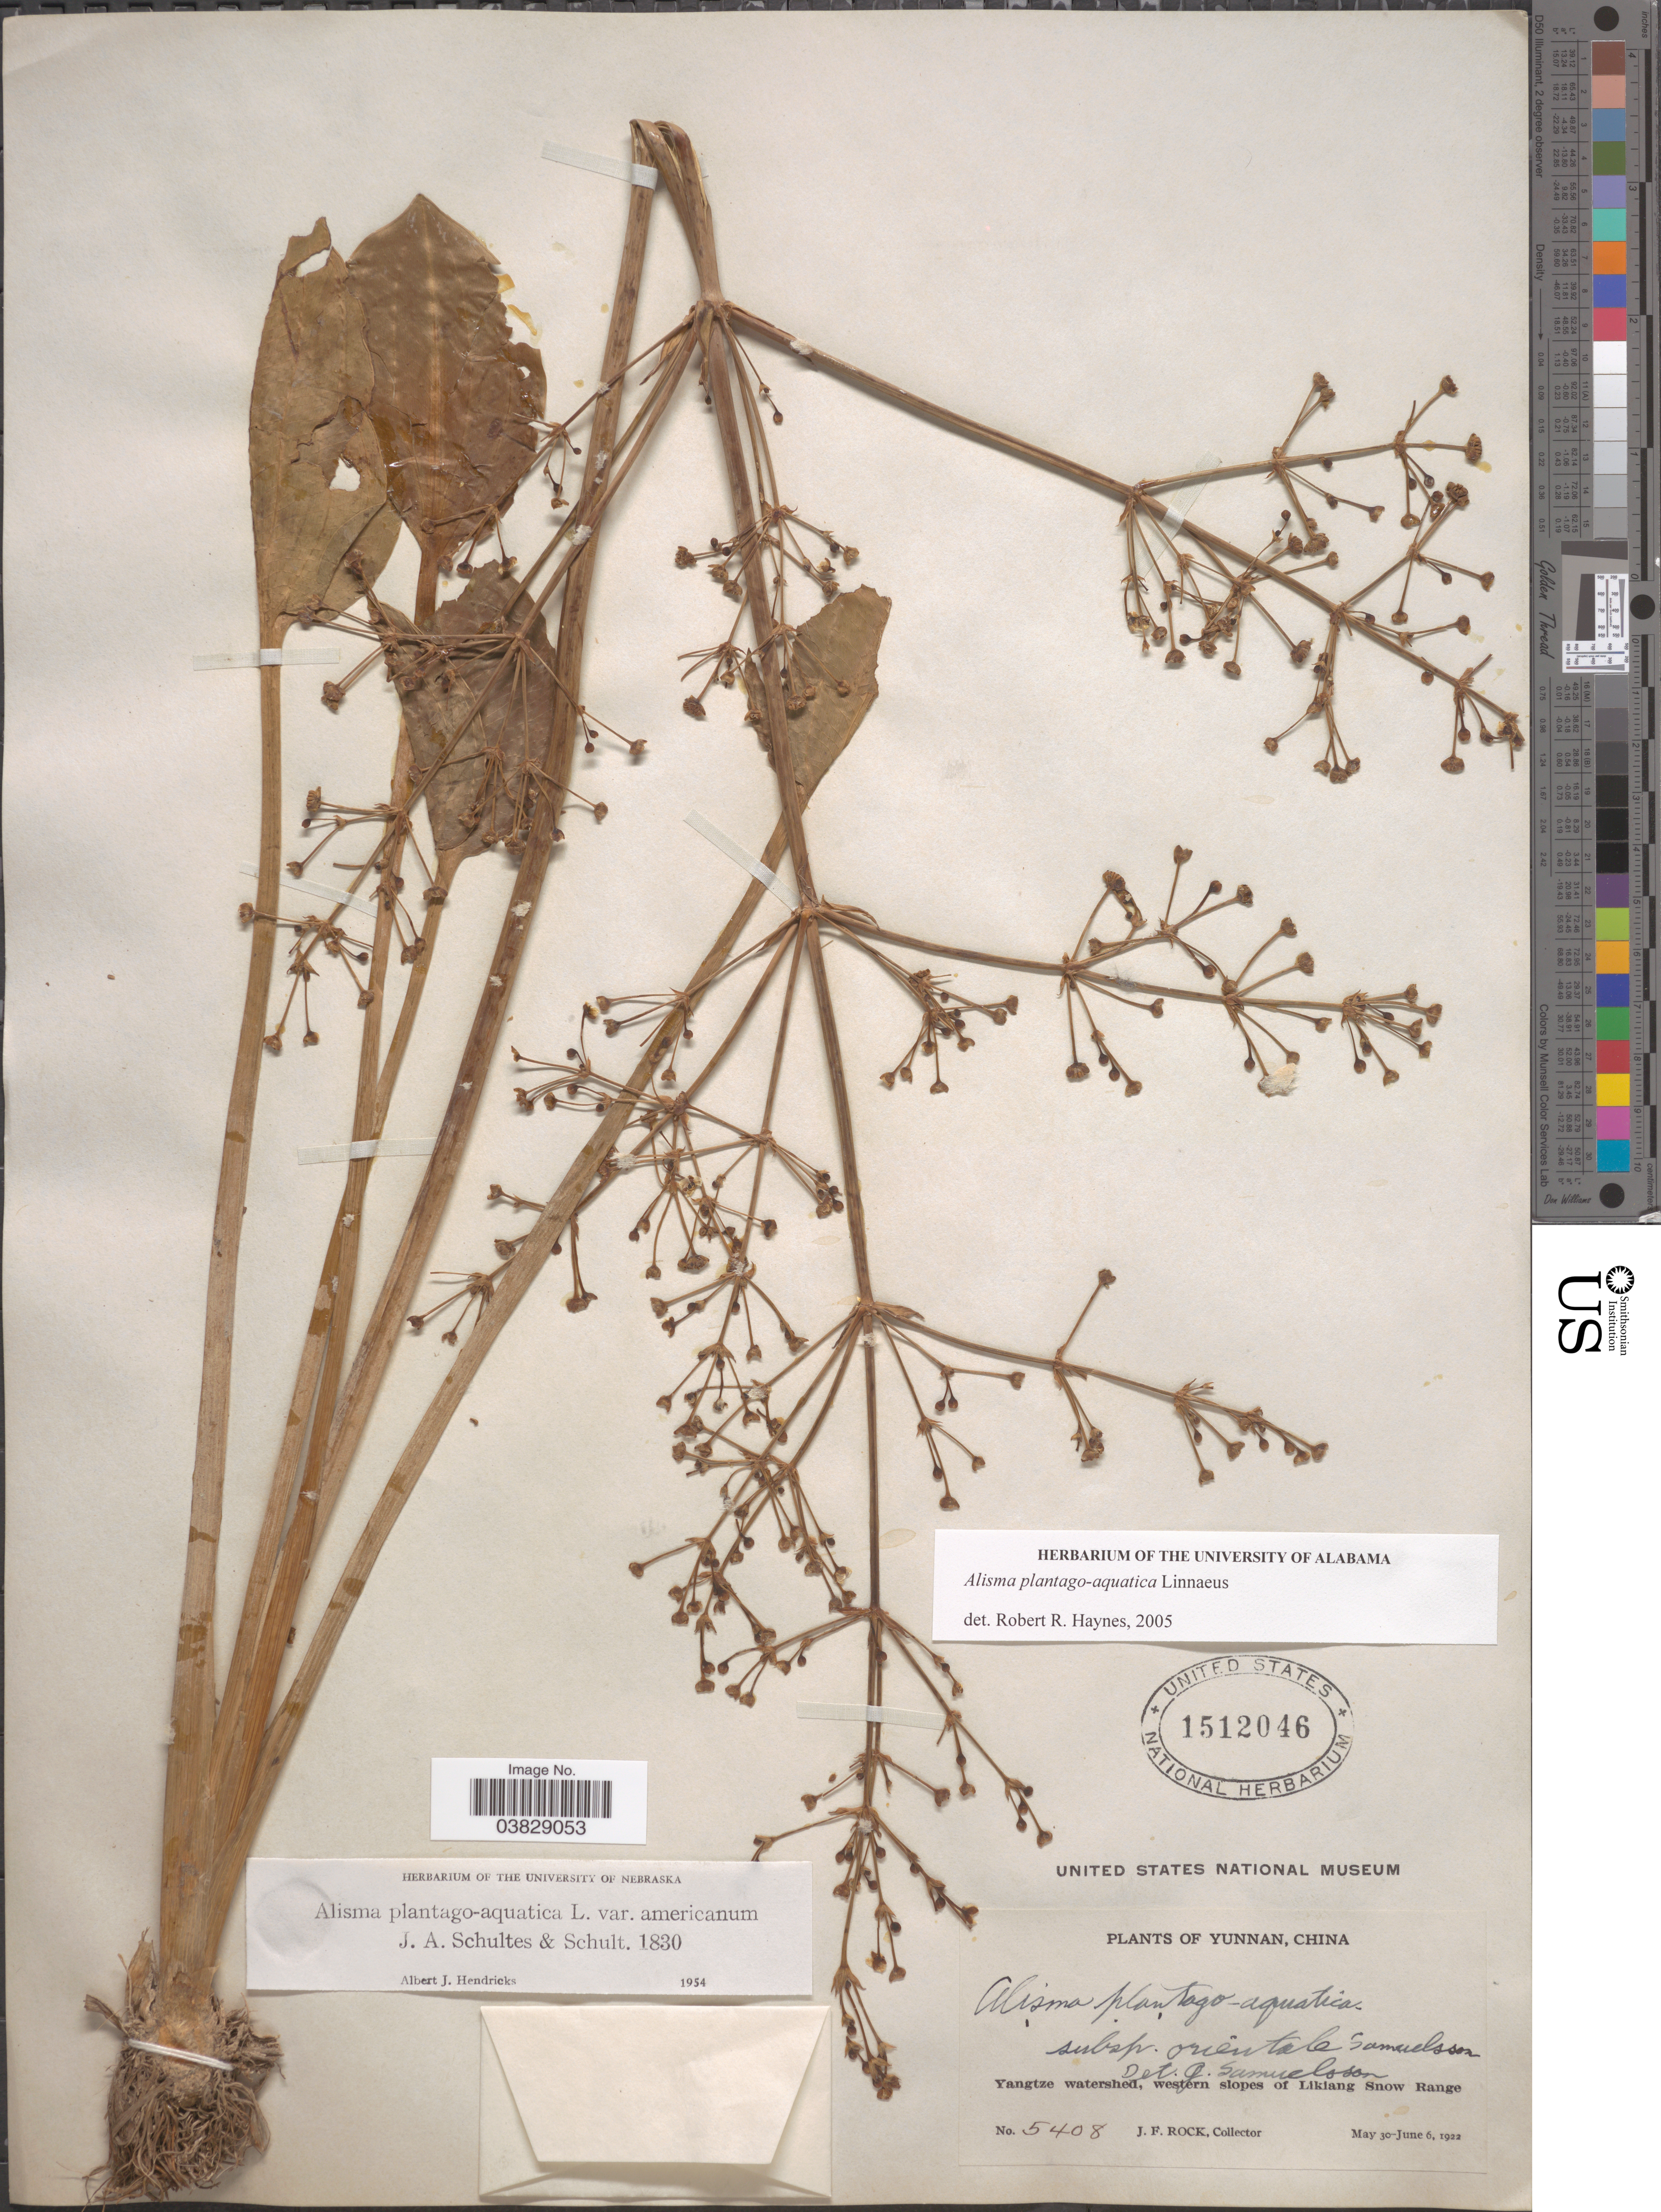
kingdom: Plantae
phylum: Tracheophyta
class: Liliopsida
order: Alismatales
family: Alismataceae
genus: Alisma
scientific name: Alisma plantago-aquatica var. americanum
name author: L.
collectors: J. Rock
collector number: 5408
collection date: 1922-05-30/1922-06-06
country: China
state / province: Yunnan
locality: Yangtze watershed, western slopes of Likiang Snow Range.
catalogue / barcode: US 1512046